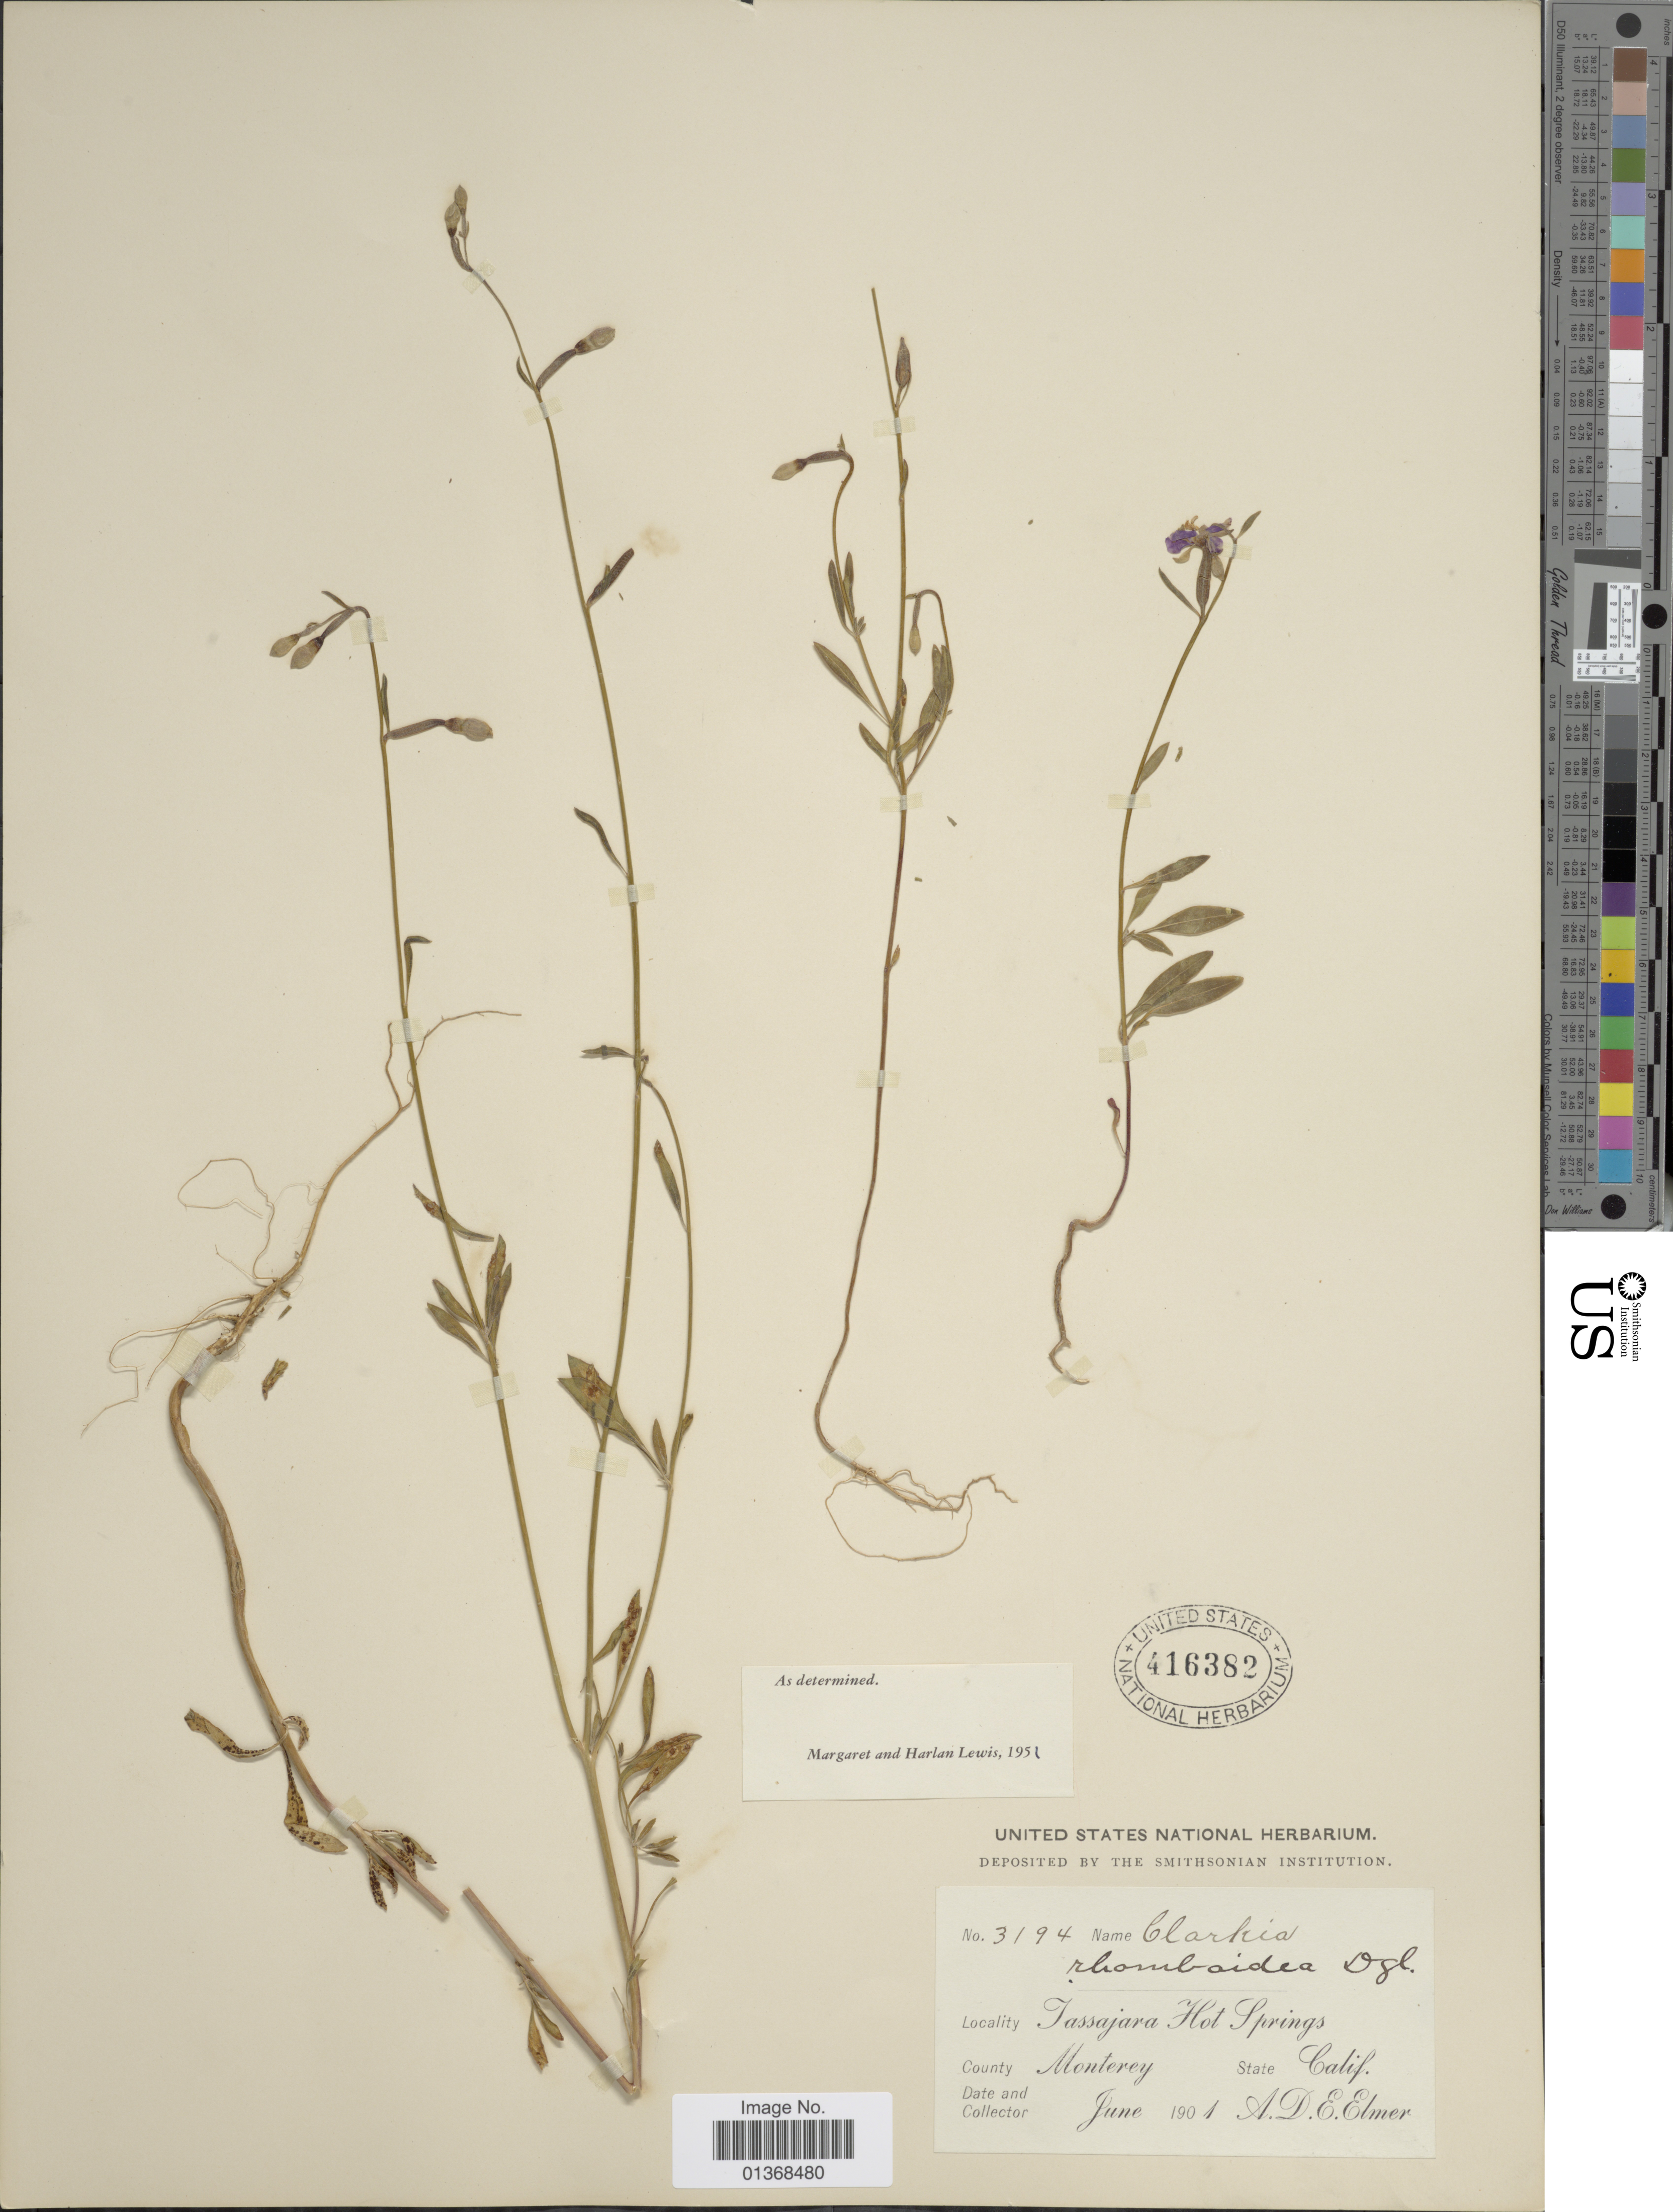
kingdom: Plantae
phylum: Tracheophyta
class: Magnoliopsida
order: Myrtales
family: Onagraceae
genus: Clarkia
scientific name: Clarkia rhomboidea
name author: Douglas ex Hook.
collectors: A. D. E. Elmer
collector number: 3194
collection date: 1901-06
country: United States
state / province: California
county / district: Monterey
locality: Tassajara Hot Springs, County Monterey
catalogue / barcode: US 416382